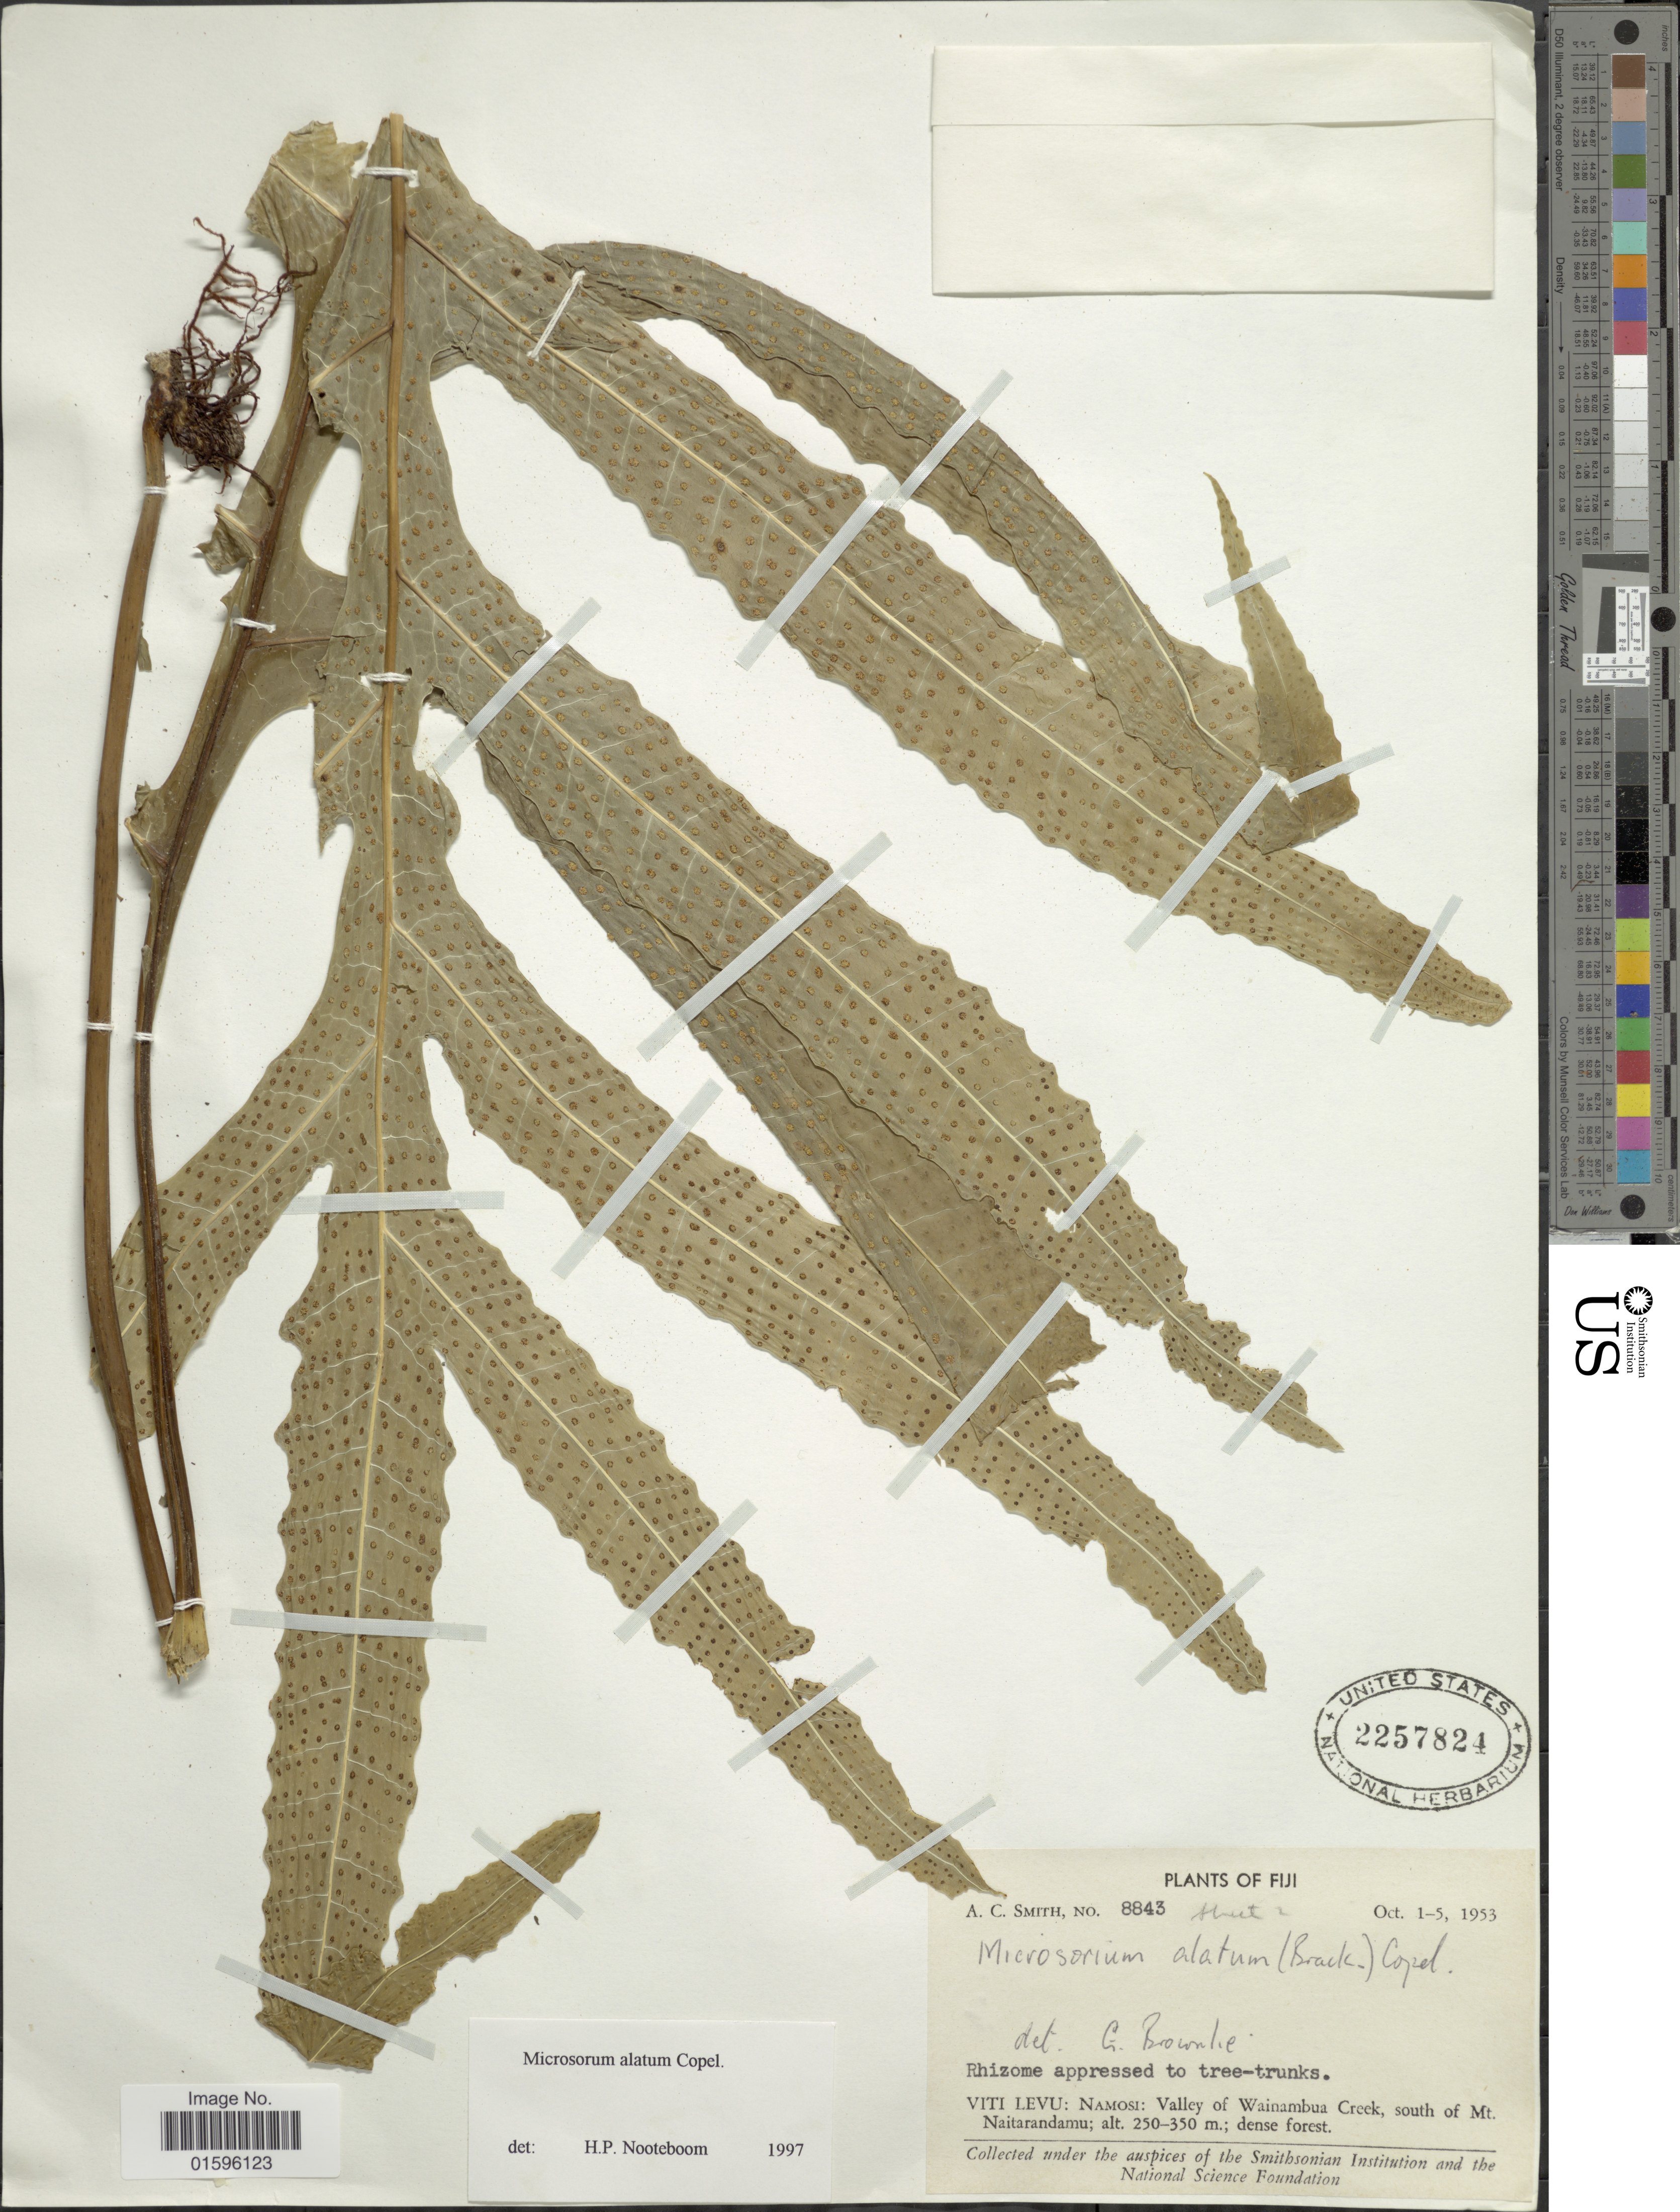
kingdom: Plantae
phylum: Tracheophyta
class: Polypodiopsida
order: Polypodiales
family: Polypodiaceae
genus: Polypodium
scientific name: Polypodium alatum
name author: (Brack.) Hook.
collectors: A. C. Smith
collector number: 8843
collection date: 1953-10-01/1953-10-05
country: Fiji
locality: Viti Levu: Namosi: Valley of Wainambua Creek, south of Mt. Naitarandamu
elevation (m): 250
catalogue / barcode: US 2257824